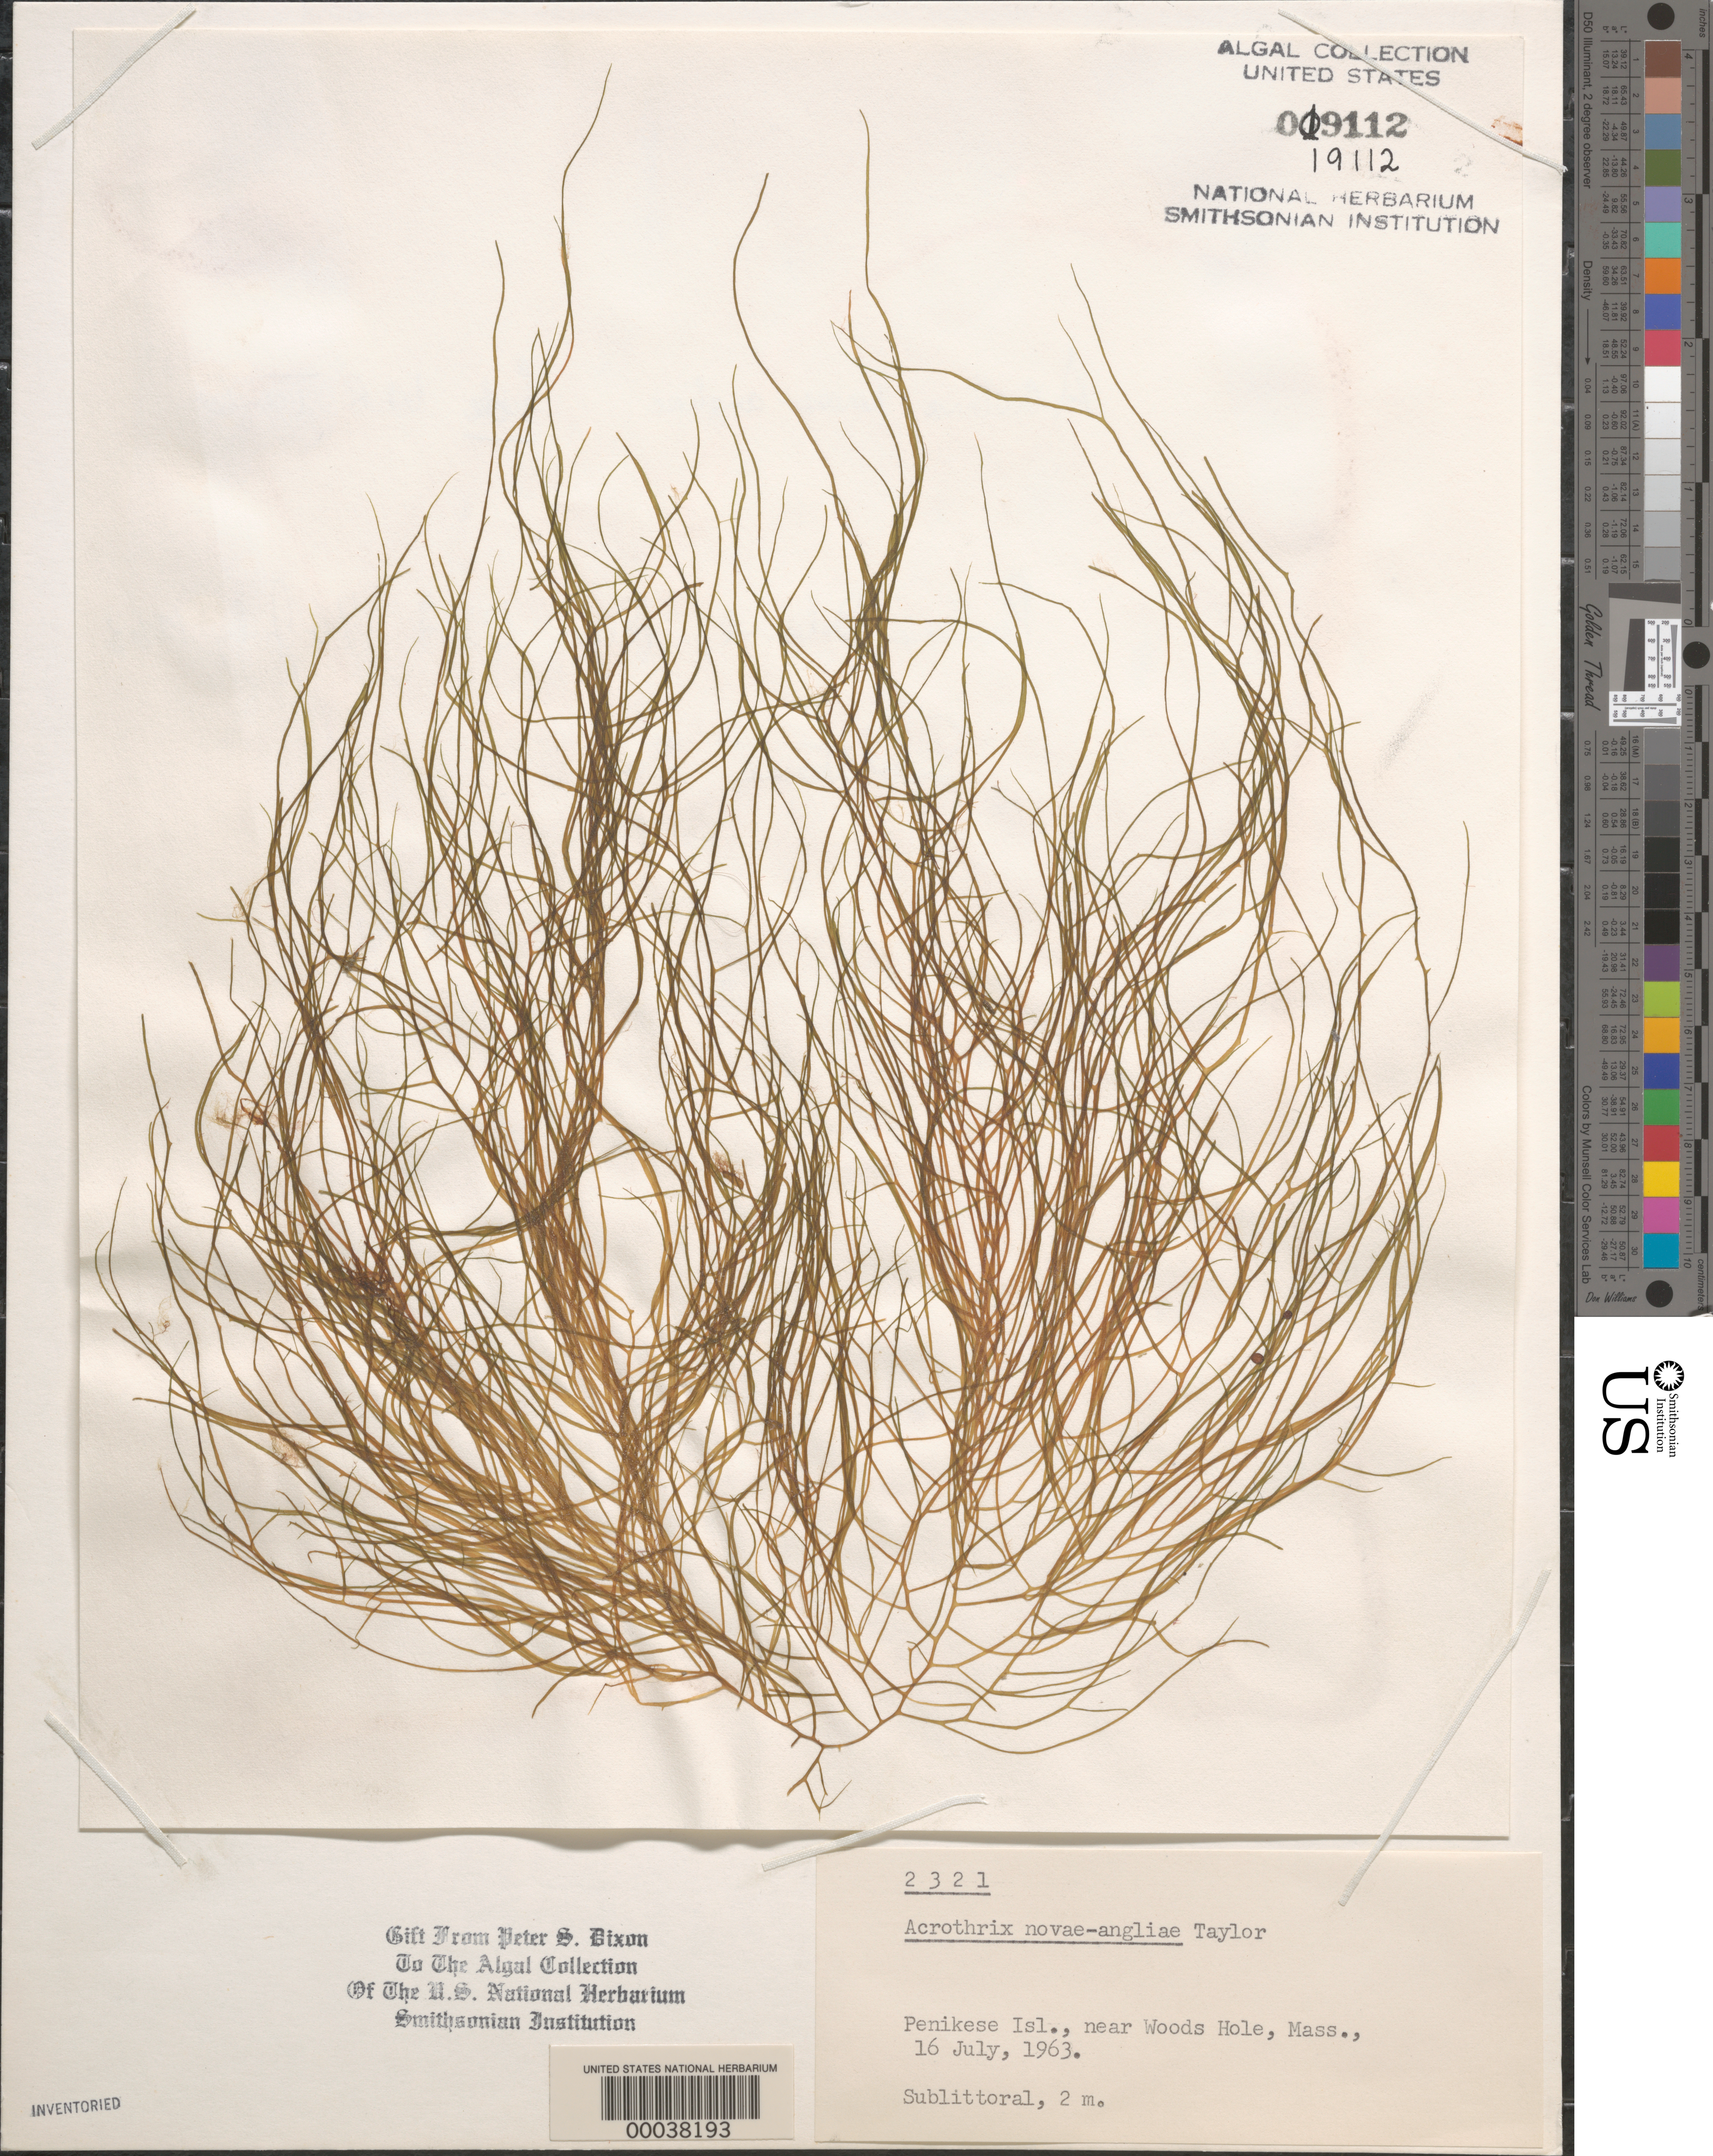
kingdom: Chromista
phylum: Ochrophyta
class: Phaeophyceae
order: Ectocarpales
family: Chordariaceae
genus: Acrothrix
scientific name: Acrothrix gracilis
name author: Kylin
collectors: P. S. Dixon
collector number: PSD 2321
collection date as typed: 16 Jul 1963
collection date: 1963-07-16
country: United States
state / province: Massachusetts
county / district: Dukes County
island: Penikese Island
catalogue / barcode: US 19112